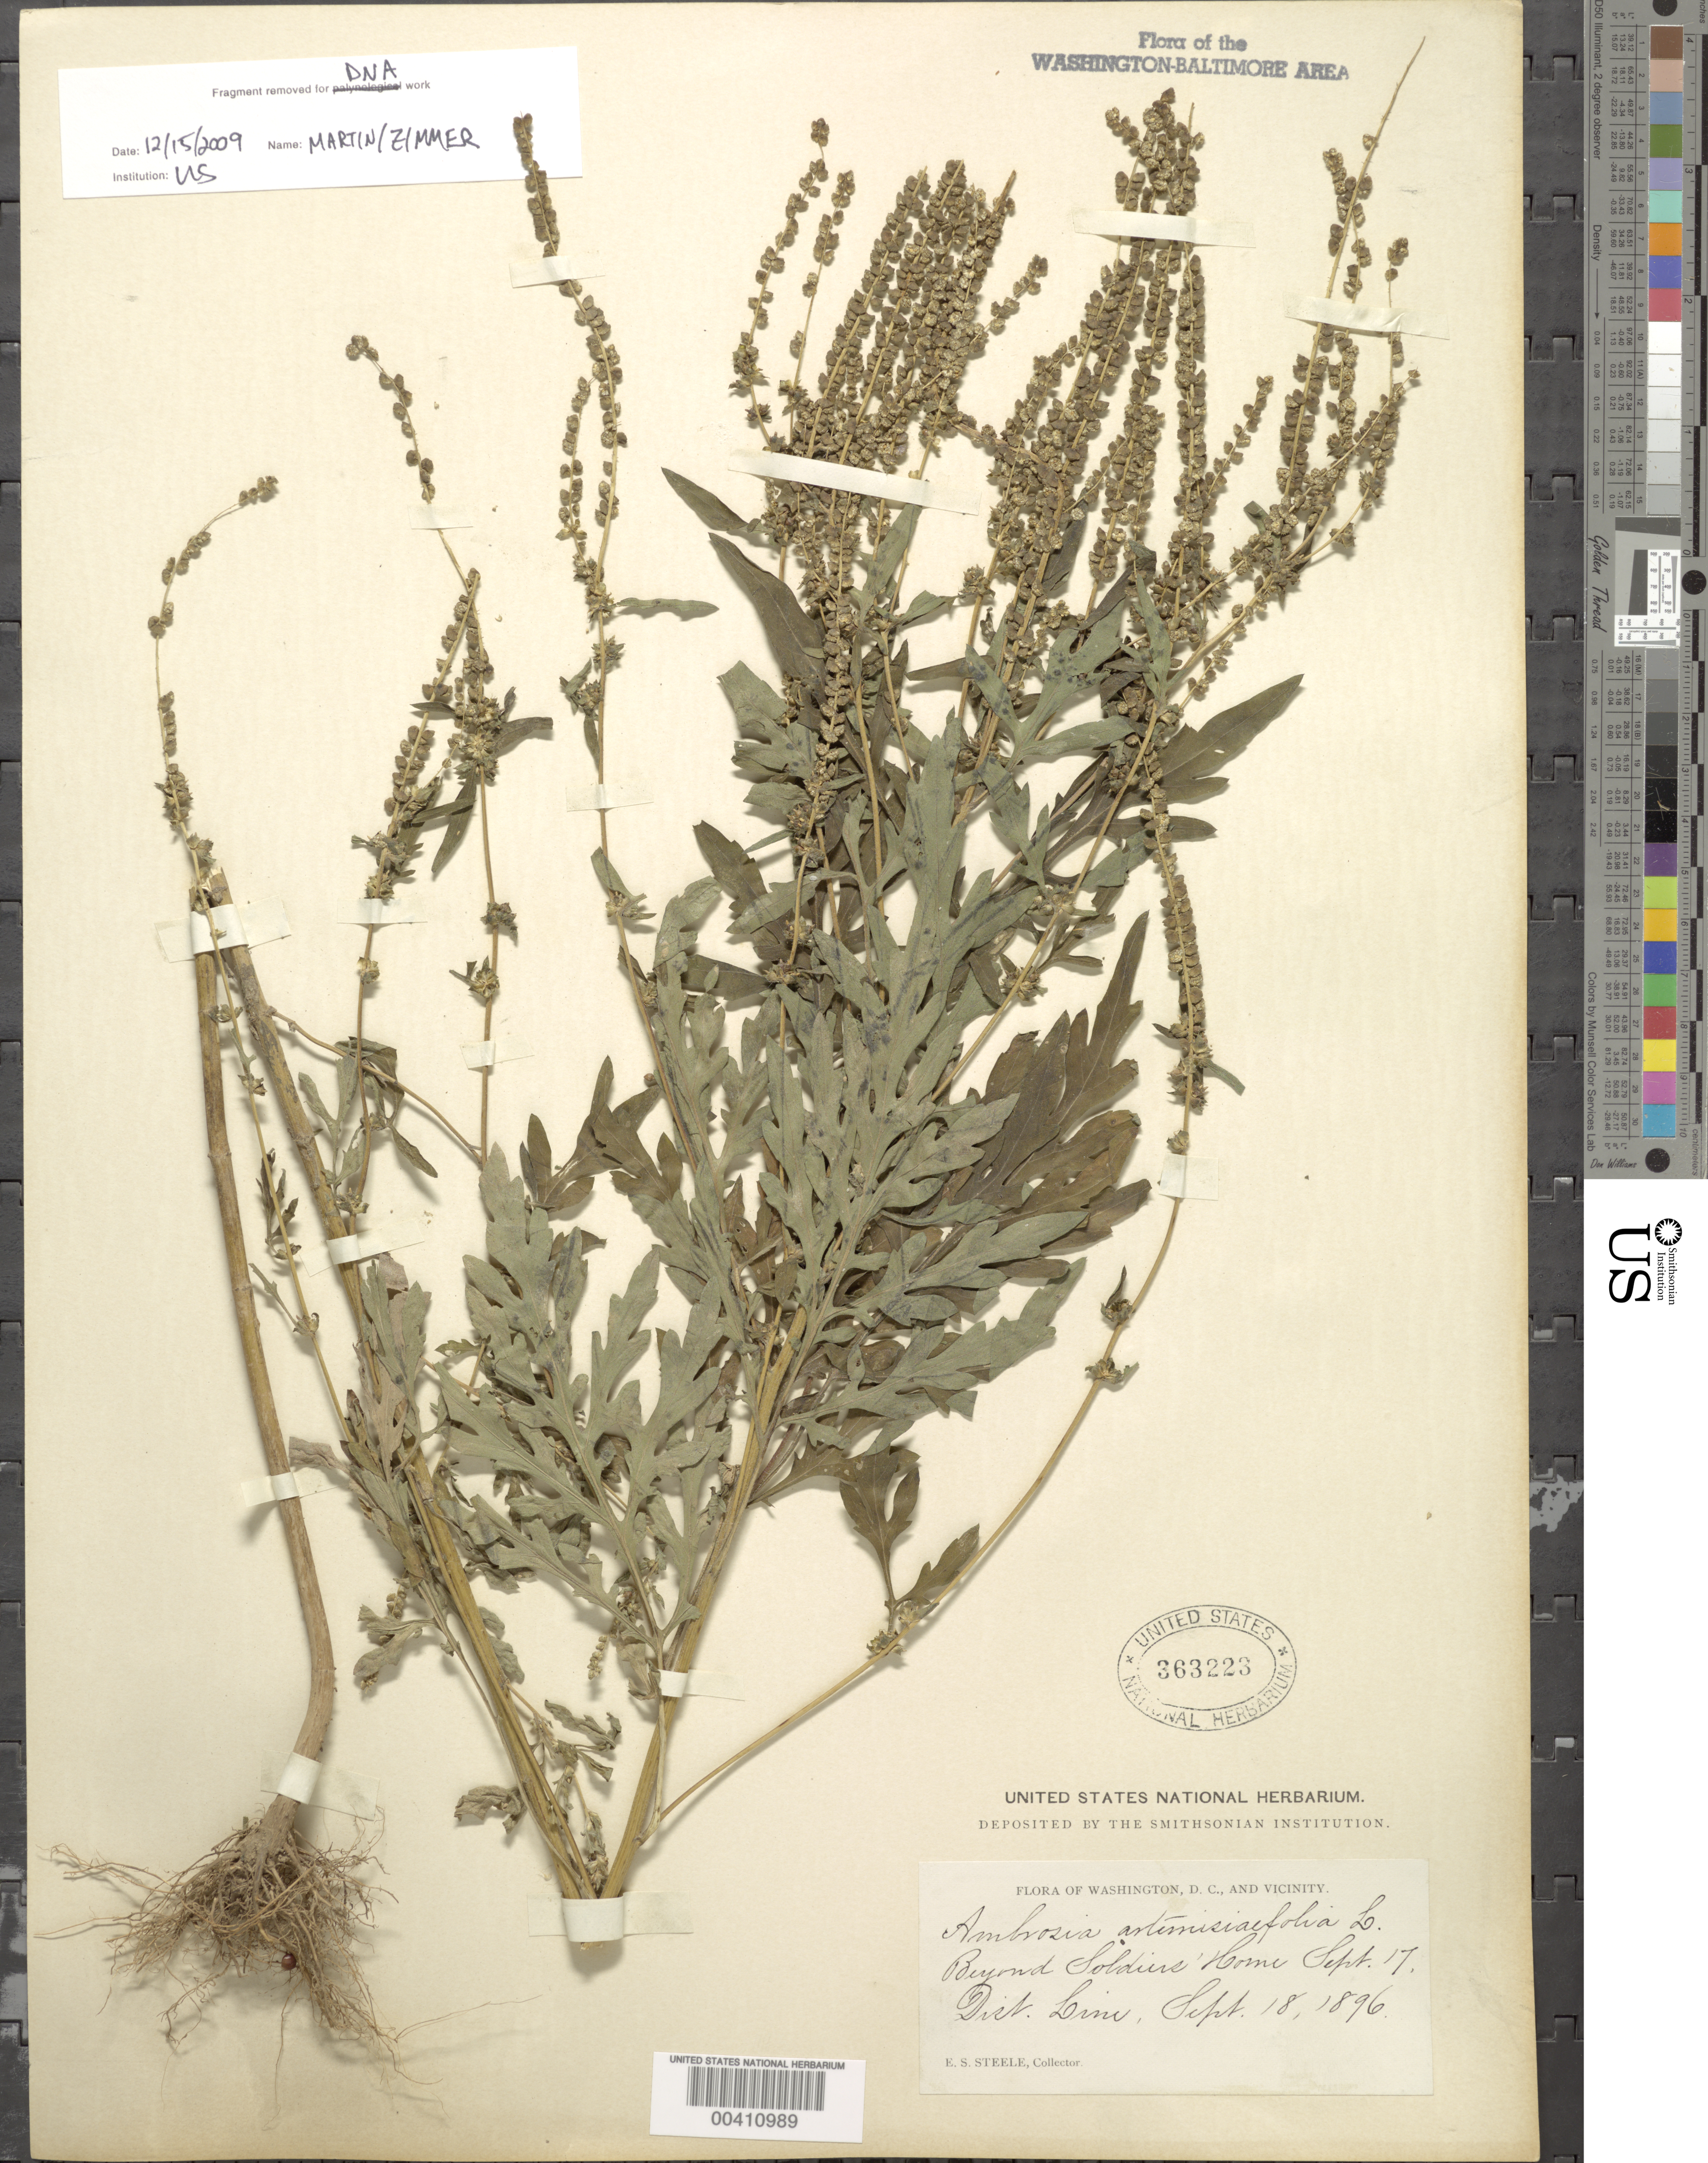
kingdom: Plantae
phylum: Tracheophyta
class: Magnoliopsida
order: Asterales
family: Asteraceae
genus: Ambrosia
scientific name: Ambrosia artemisiifolia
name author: L.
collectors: E. Steele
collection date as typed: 18 Sep 1896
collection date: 1896-09-18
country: United States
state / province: District of Columbia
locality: Soldier's Home, District Line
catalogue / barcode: US 363223